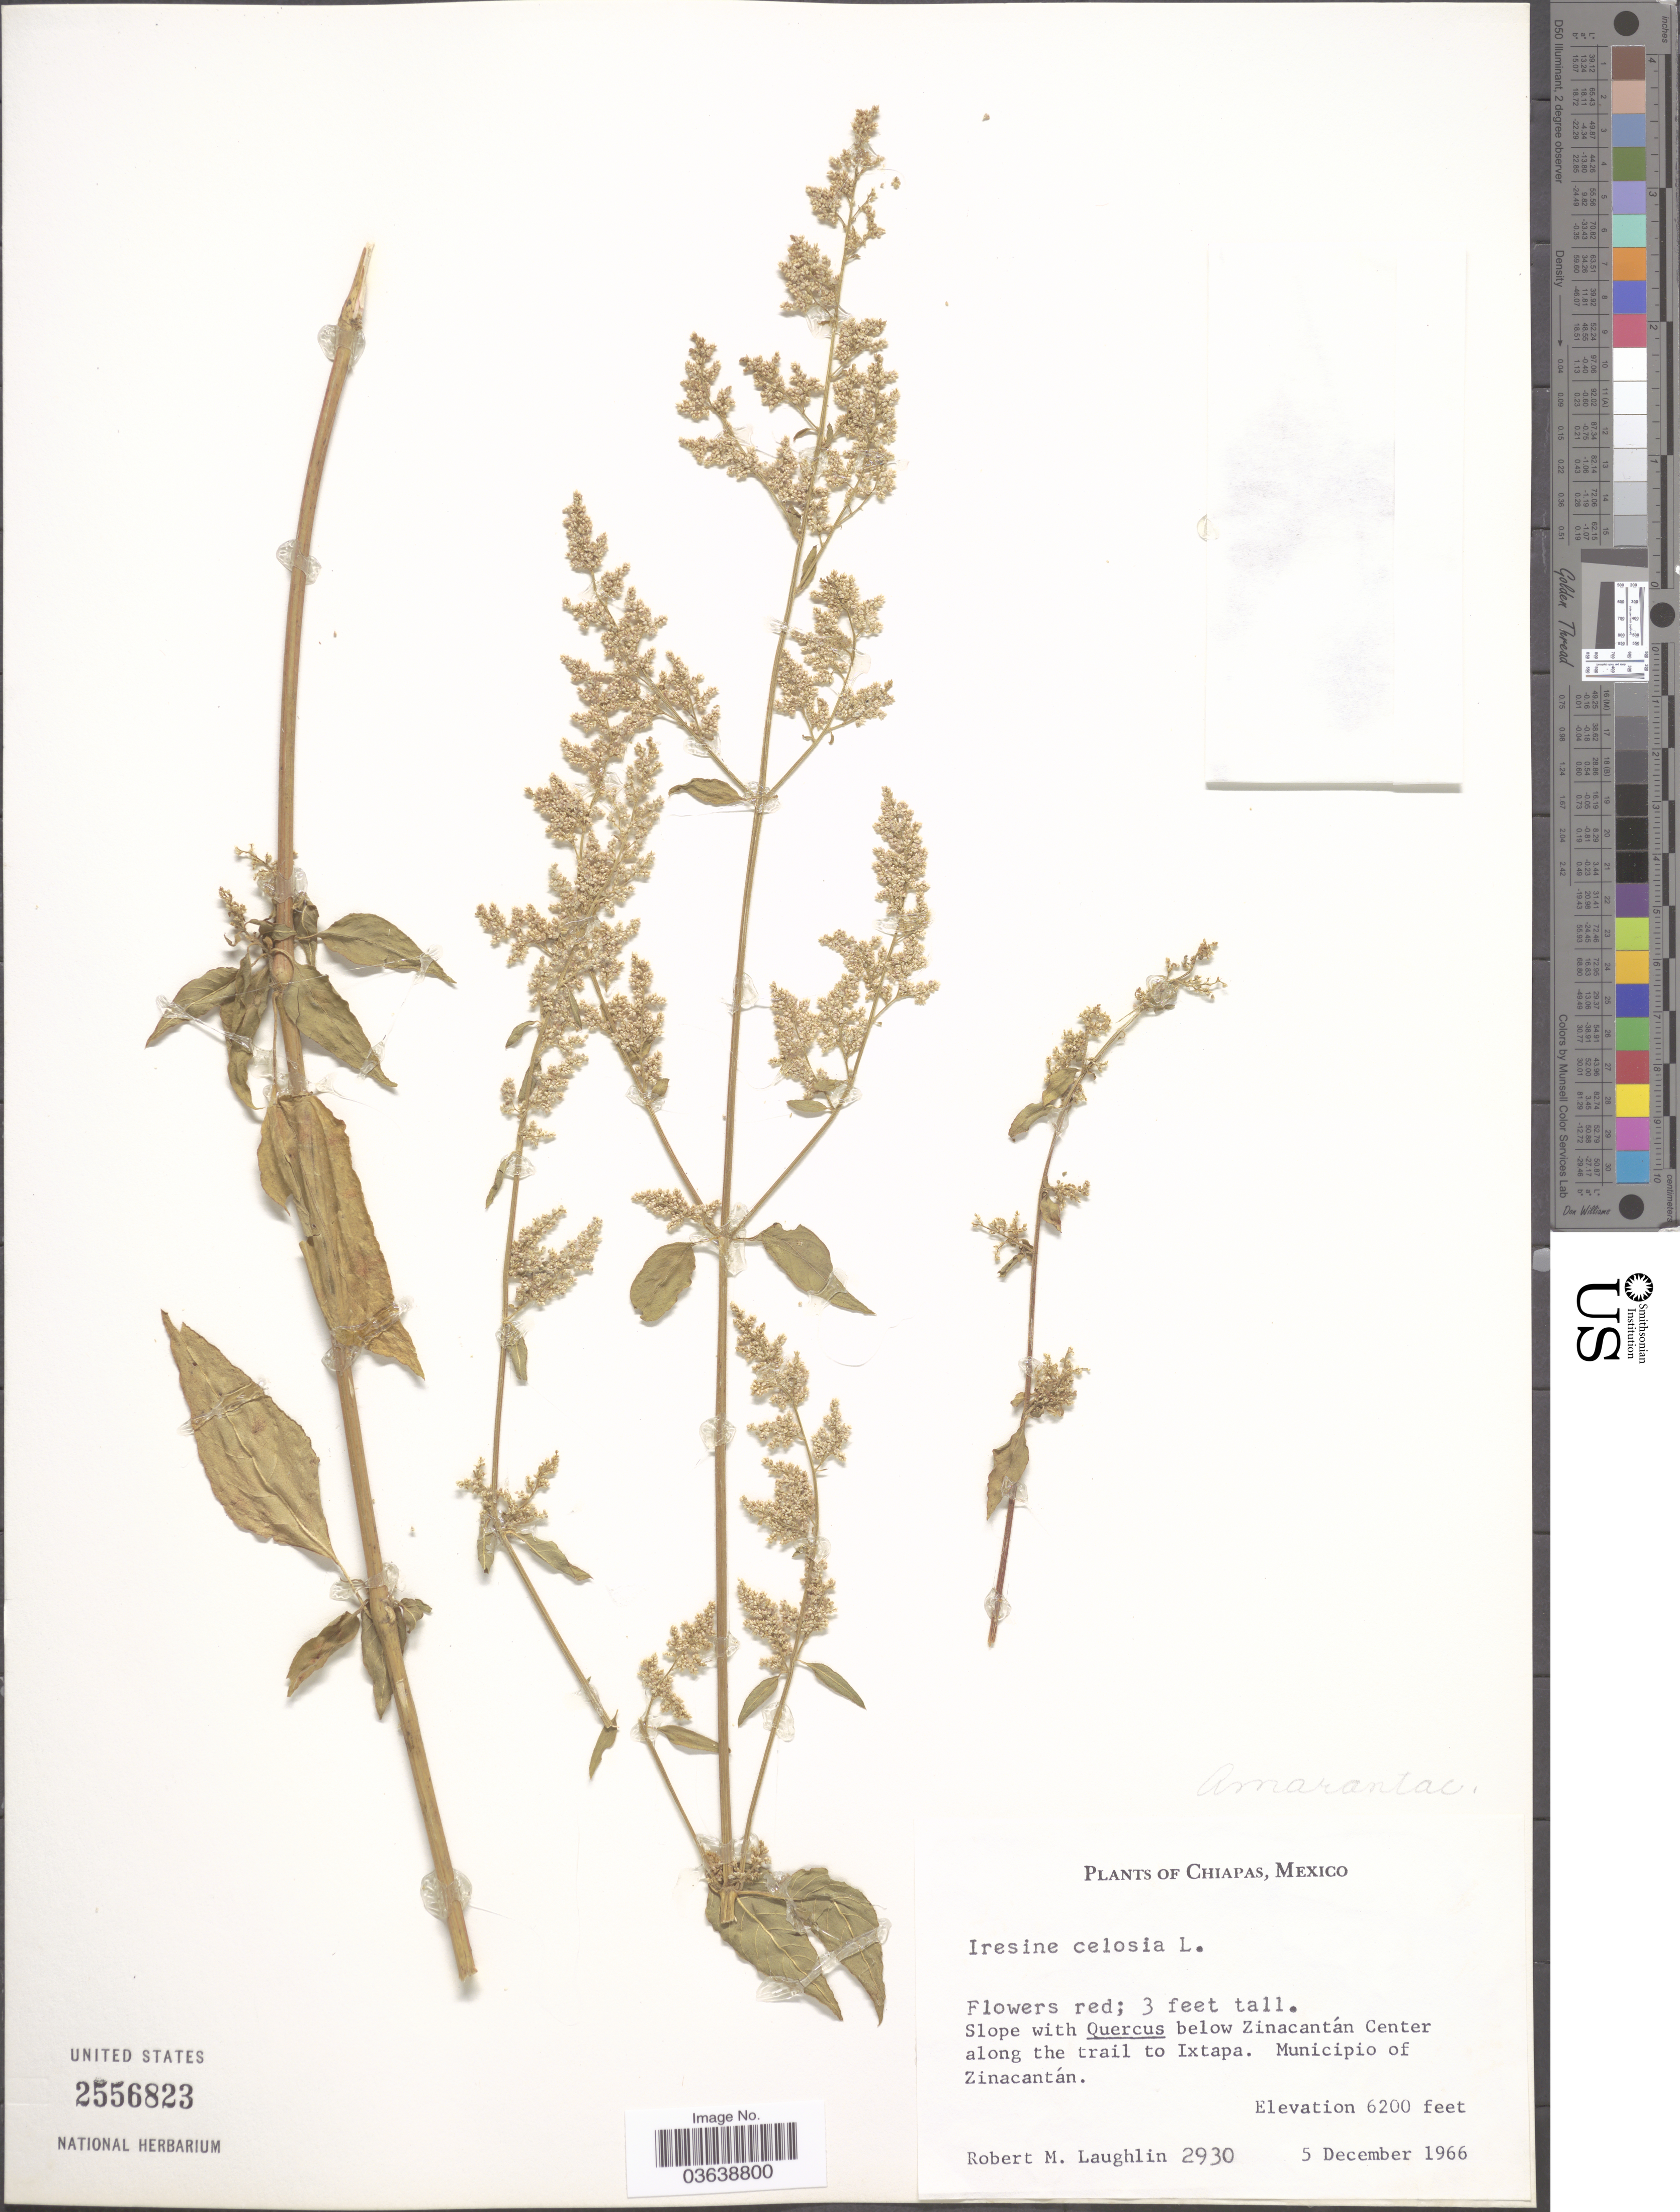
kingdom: Plantae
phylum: Tracheophyta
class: Magnoliopsida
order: Caryophyllales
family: Amaranthaceae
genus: Iresine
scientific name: Iresine celosia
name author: L.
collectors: R. M. Laughlin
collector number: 2930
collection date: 1966-12-05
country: Mexico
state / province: Chiapas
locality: Below Zinacantán Center along the trail to Ixtapa. Municipio of Zinacantán.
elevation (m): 1890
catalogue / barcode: US 2556823